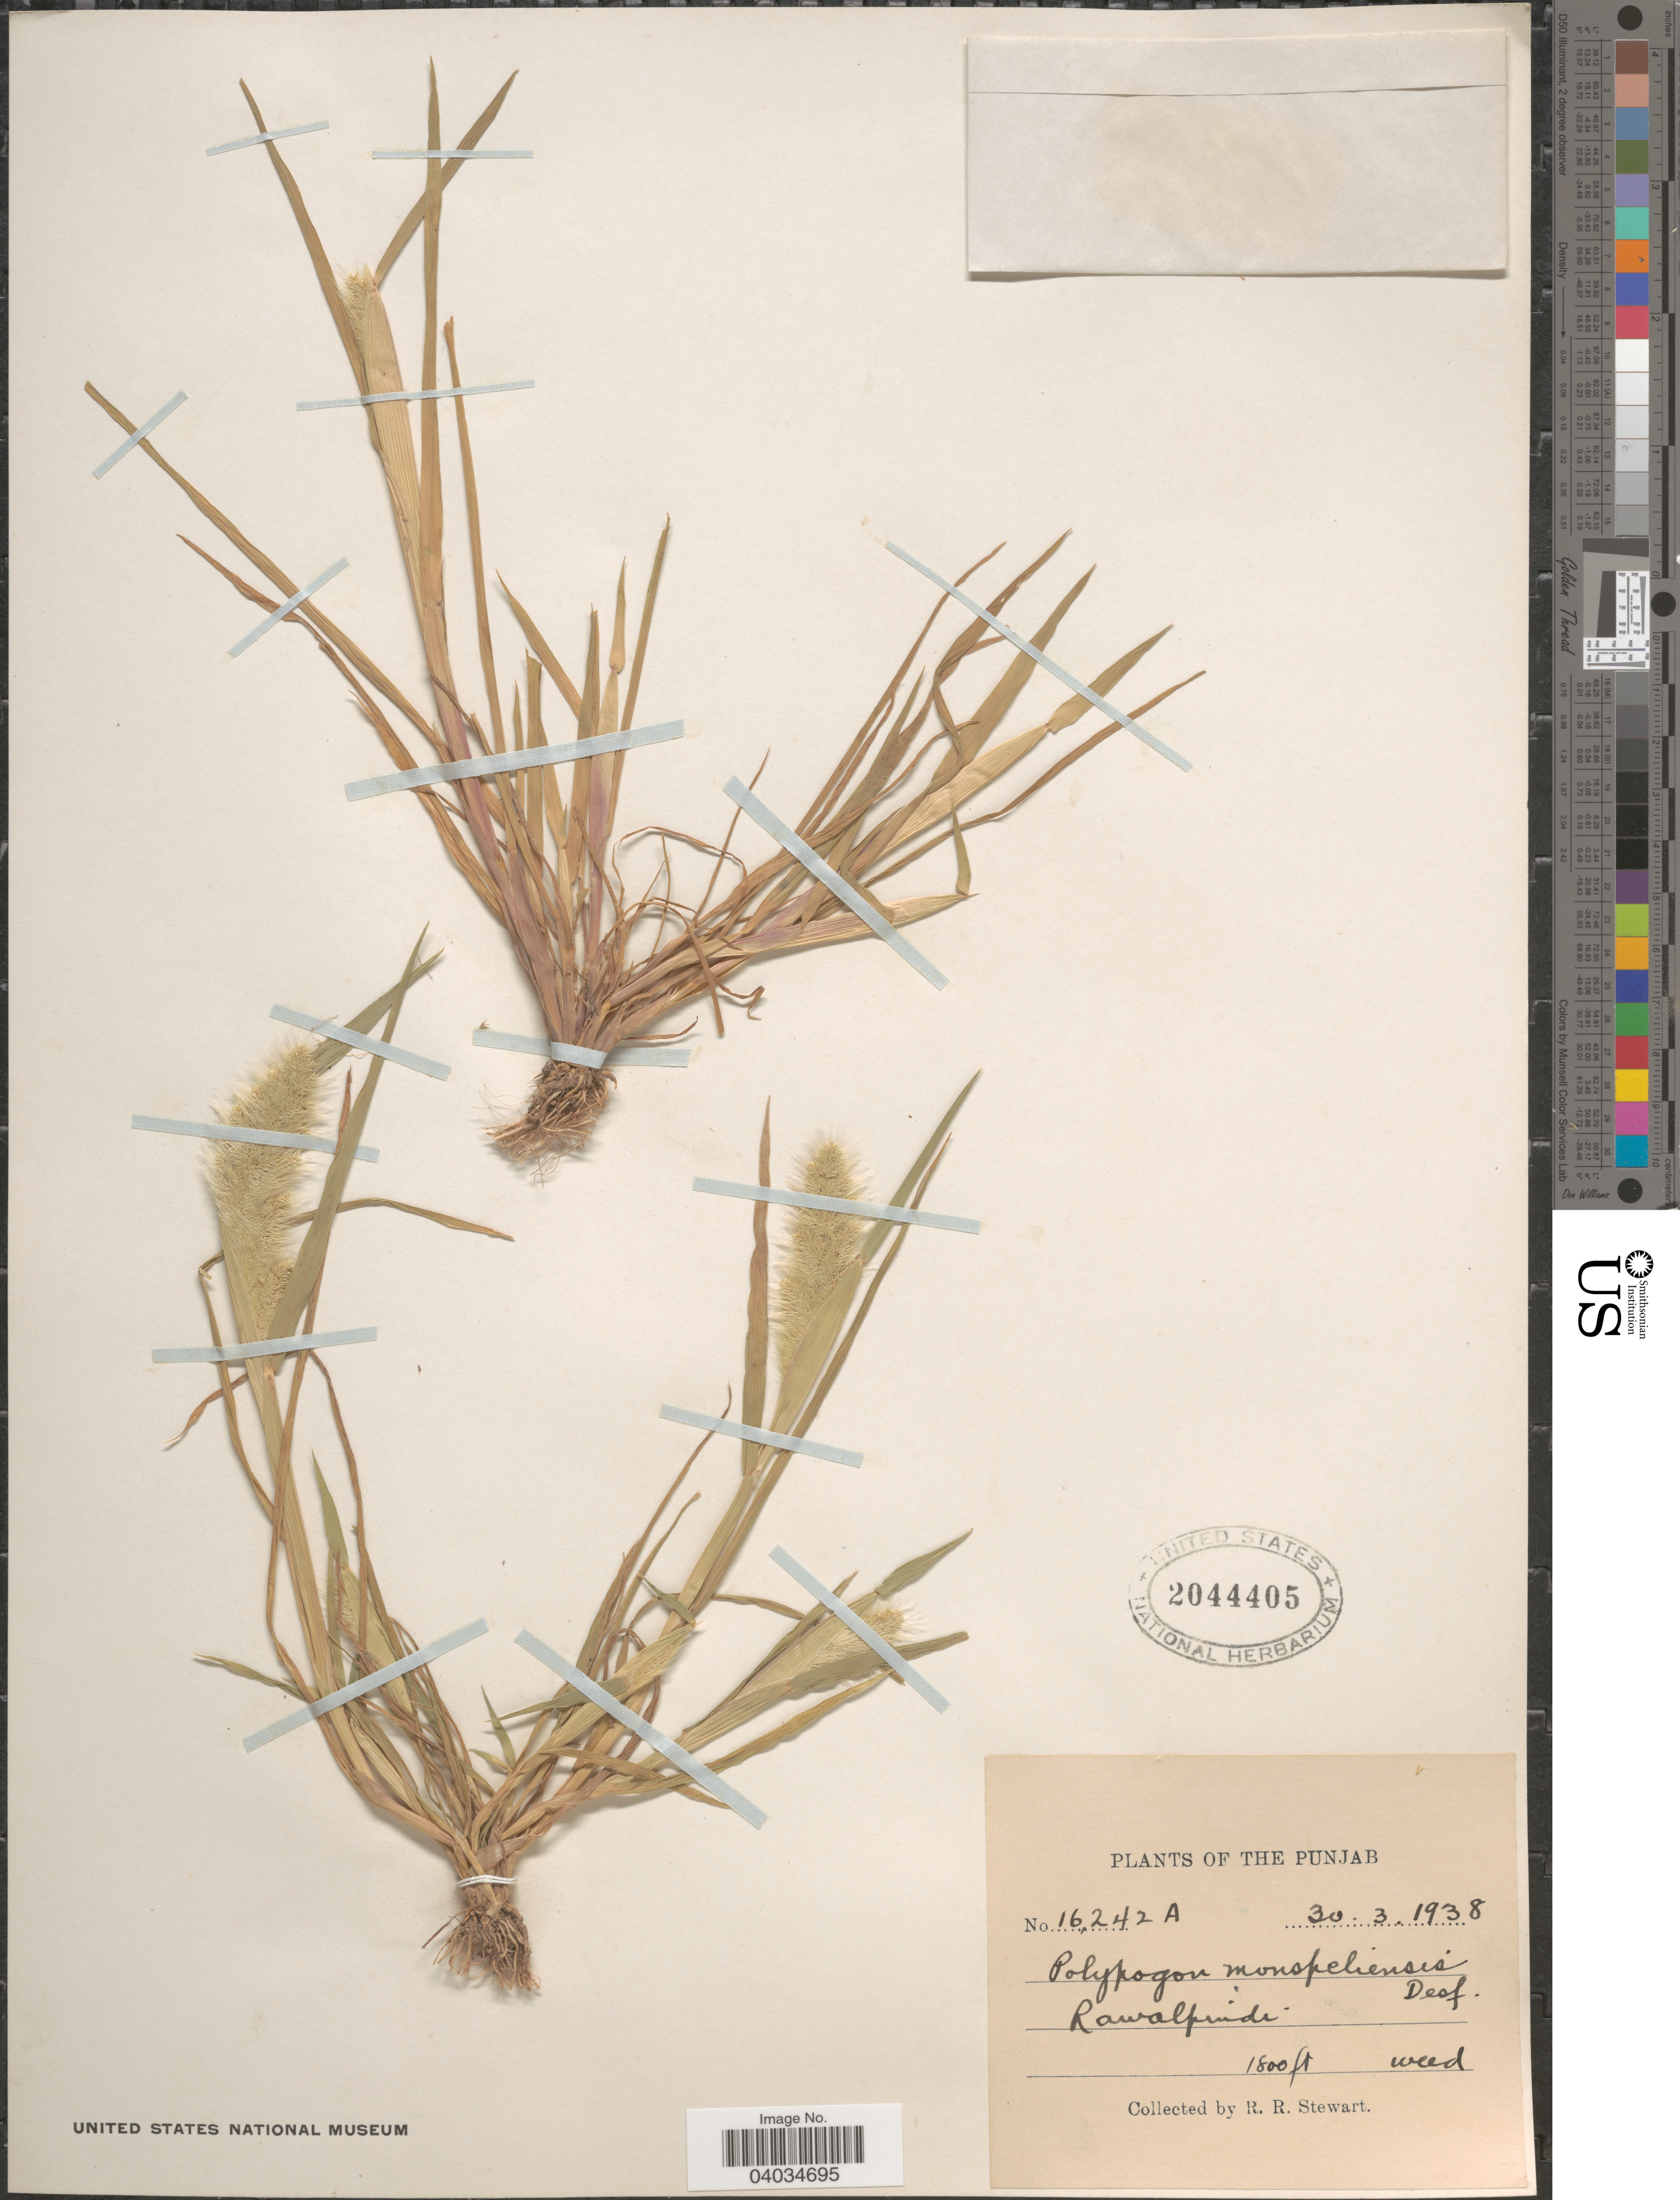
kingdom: Plantae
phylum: Tracheophyta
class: Liliopsida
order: Poales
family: Poaceae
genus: Polypogon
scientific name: Polypogon monspeliensis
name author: (L.) Desf.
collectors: R. Stewart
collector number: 16242A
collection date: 1938-03-30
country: Pakistan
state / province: Punjab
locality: Rawalpindi.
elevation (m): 549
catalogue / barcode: US 2044405